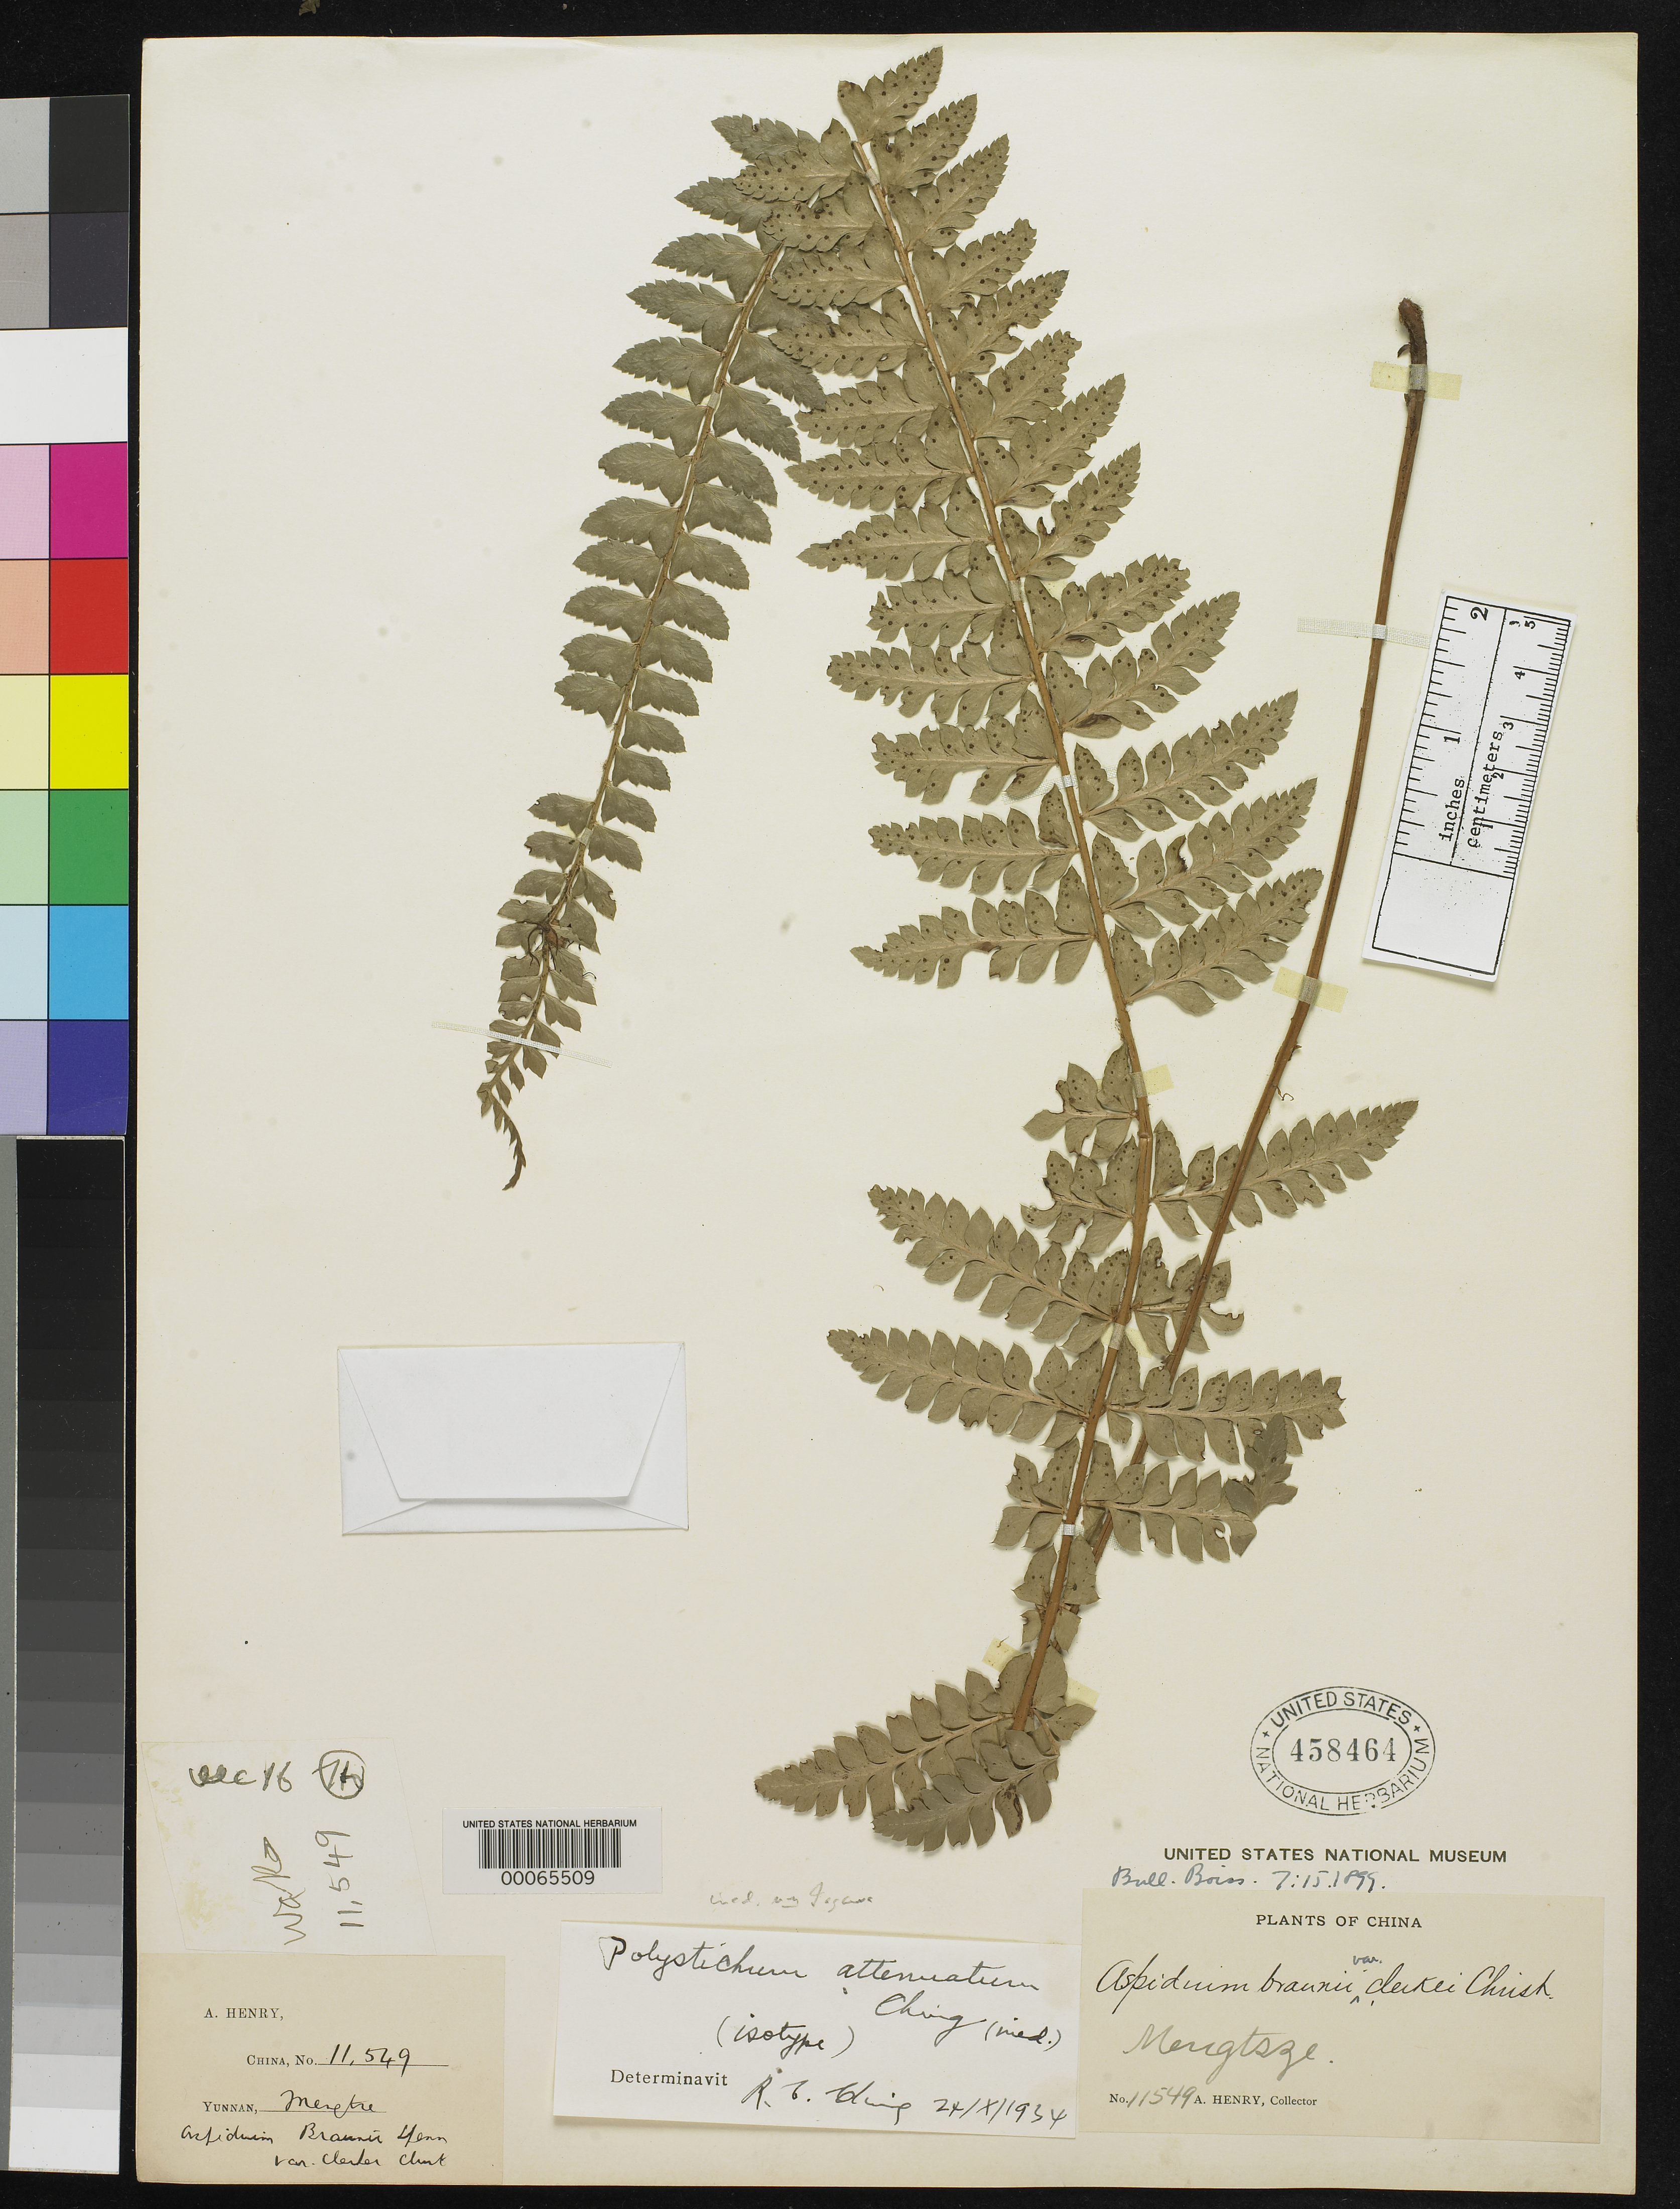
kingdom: Plantae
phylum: Tracheophyta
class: Polypodiopsida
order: Polypodiales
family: Tectariaceae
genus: Aspidium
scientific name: Aspidium braunii var. clarkei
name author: Christ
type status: Type Collection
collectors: A. Henry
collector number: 11549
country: China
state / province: Yunnan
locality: Yunnan, Mengtze.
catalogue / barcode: US 458464